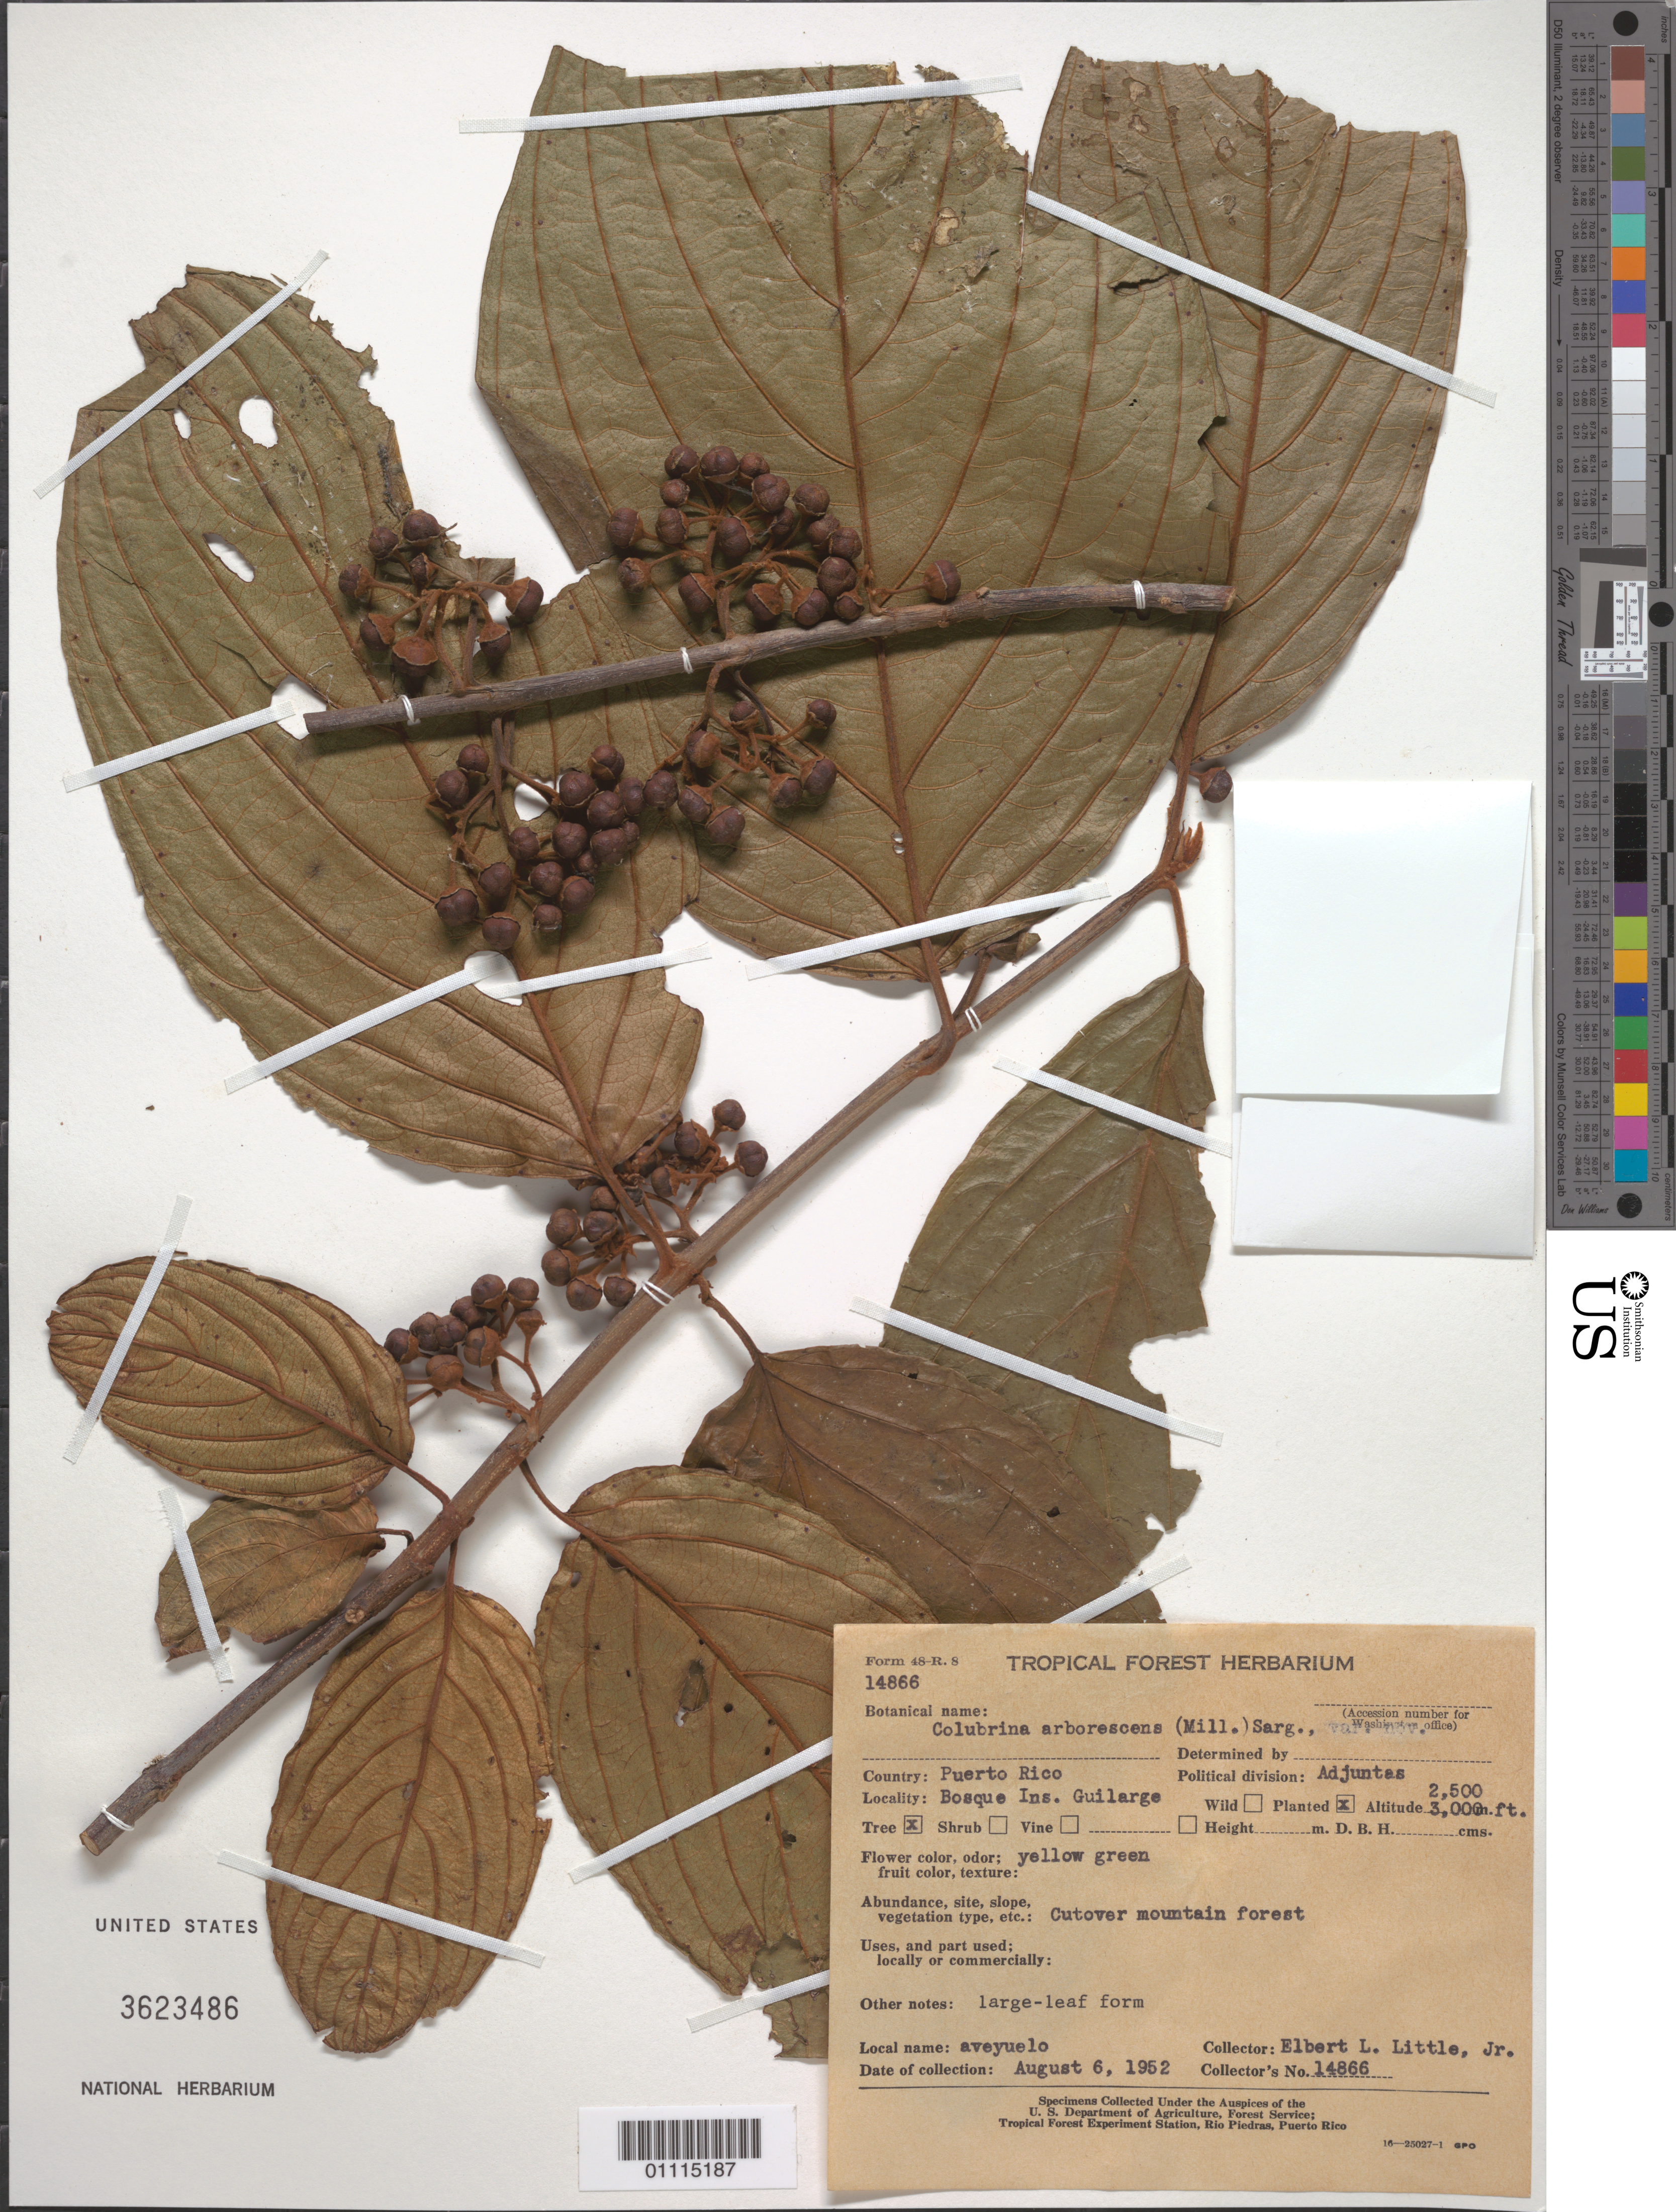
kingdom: Plantae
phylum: Tracheophyta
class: Magnoliopsida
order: Rosales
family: Rhamnaceae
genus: Colubrina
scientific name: Colubrina arborescens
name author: (Mill.) Sarg.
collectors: E. L. Little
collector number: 14866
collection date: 1952-08-06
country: Puerto Rico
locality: Adjuntas, Bosque Ins. Guilarte.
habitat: Cutover mountain forest.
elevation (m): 762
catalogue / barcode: US 3623486